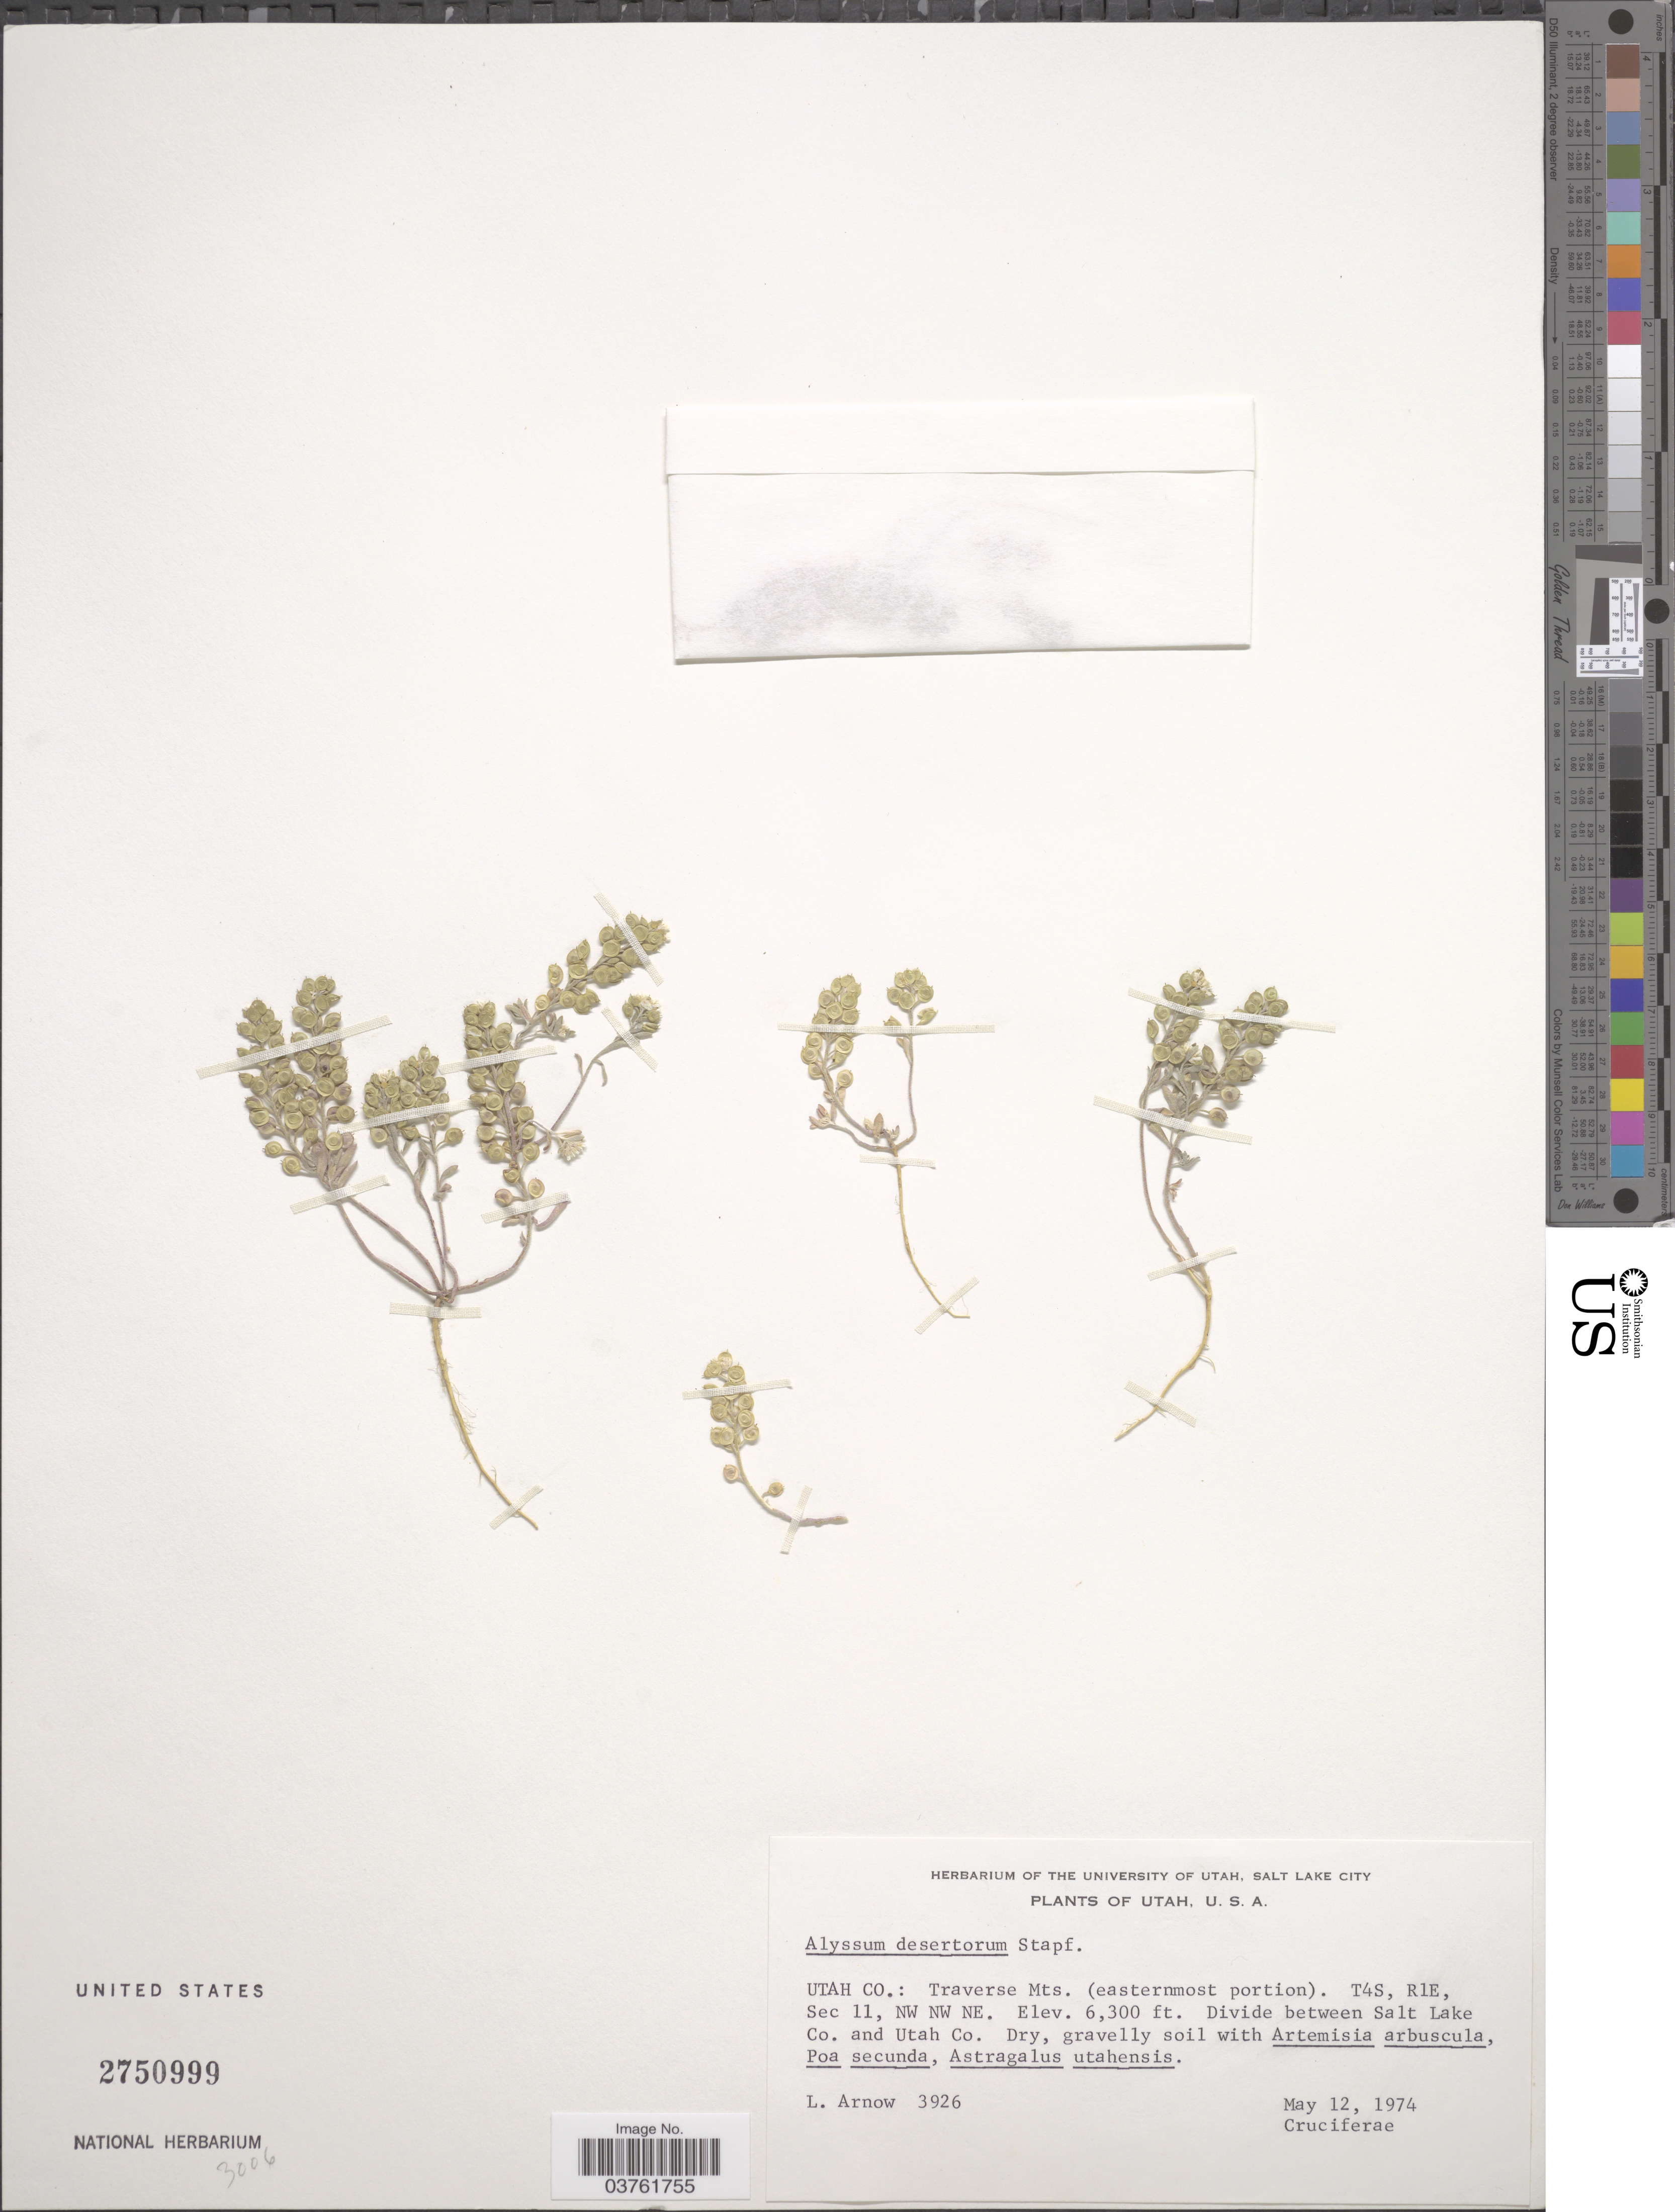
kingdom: Plantae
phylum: Tracheophyta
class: Magnoliopsida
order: Brassicales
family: Brassicaceae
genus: Alyssum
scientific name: Alyssum desertorum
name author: Stapf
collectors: L. Arnow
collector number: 3926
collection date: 1974-05-12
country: United States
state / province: Utah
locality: Utah Co.: Traverse Mts. (eastermost portion). T4S, R1E, Sec 11, NW NW NE.Divide between Salt Lake Co. and Utah Co.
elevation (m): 1920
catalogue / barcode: US 2750999